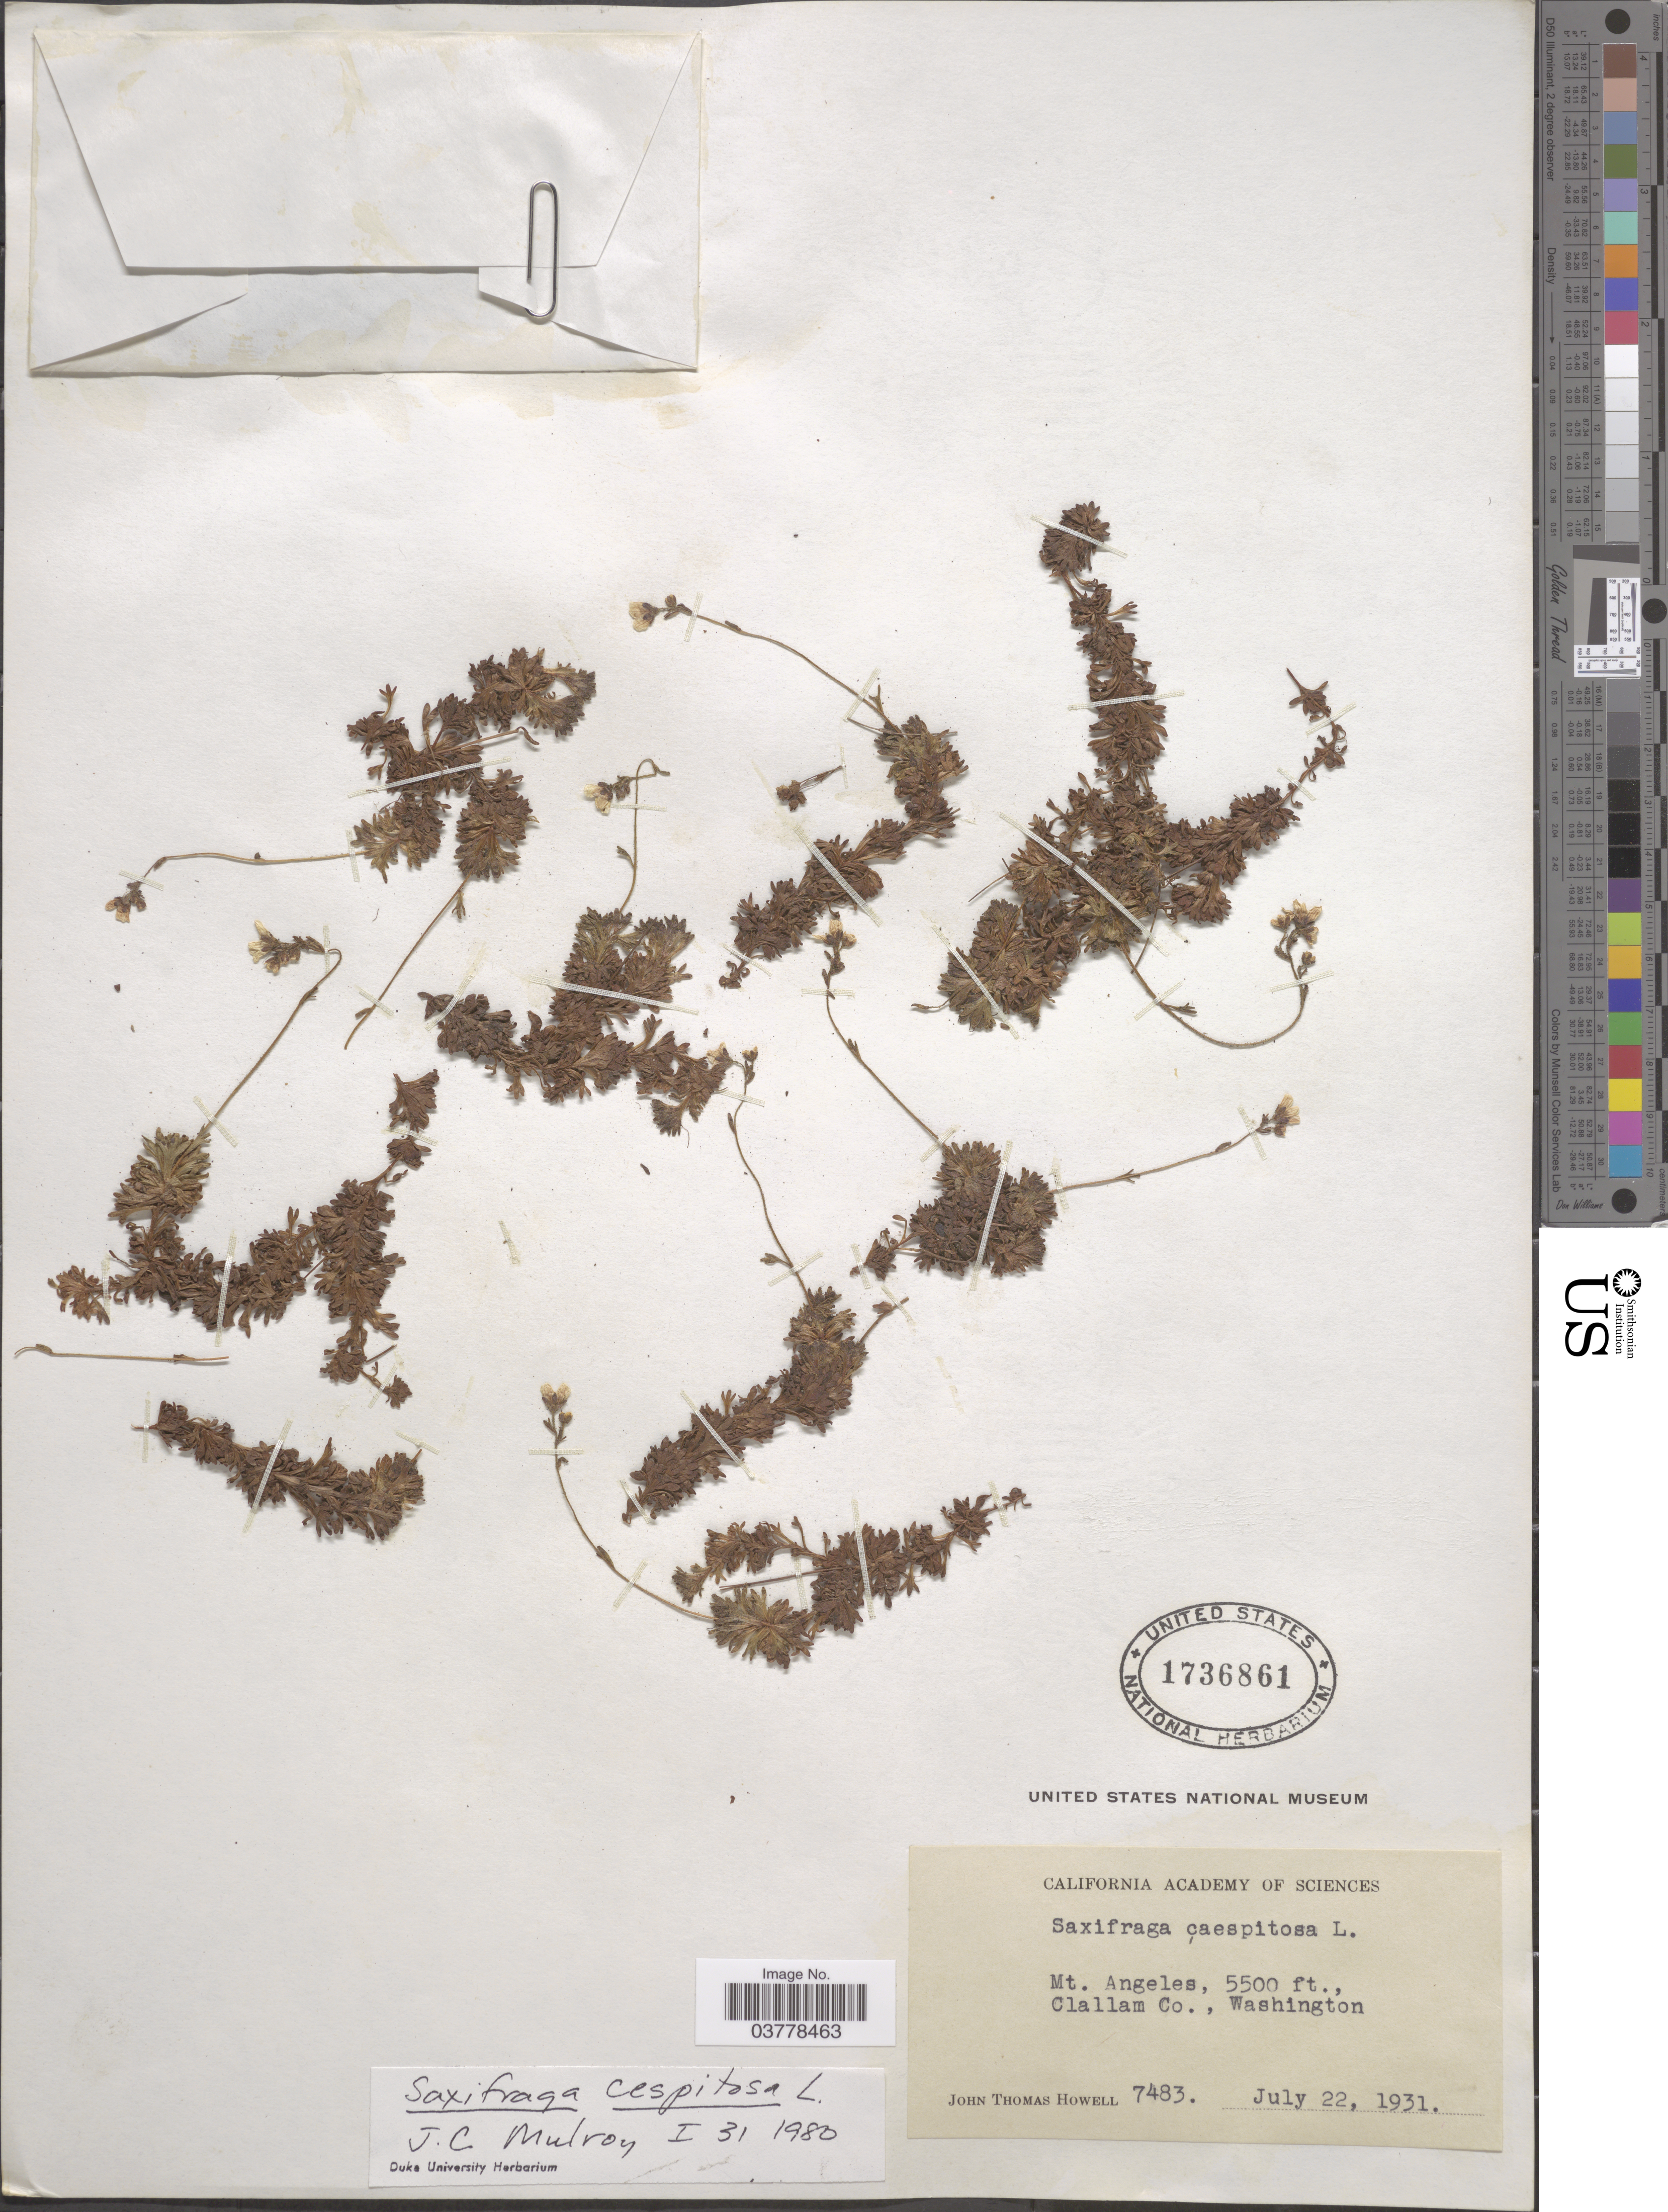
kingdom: Plantae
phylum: Tracheophyta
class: Magnoliopsida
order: Saxifragales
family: Saxifragaceae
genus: Saxifraga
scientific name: Saxifraga caespitosa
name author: L.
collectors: J. T. Howell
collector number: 7483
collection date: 1931-07-22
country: United States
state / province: Washington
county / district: Clallam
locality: Mt. Angeles. Clallam Co.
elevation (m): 1676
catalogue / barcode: US 1736861